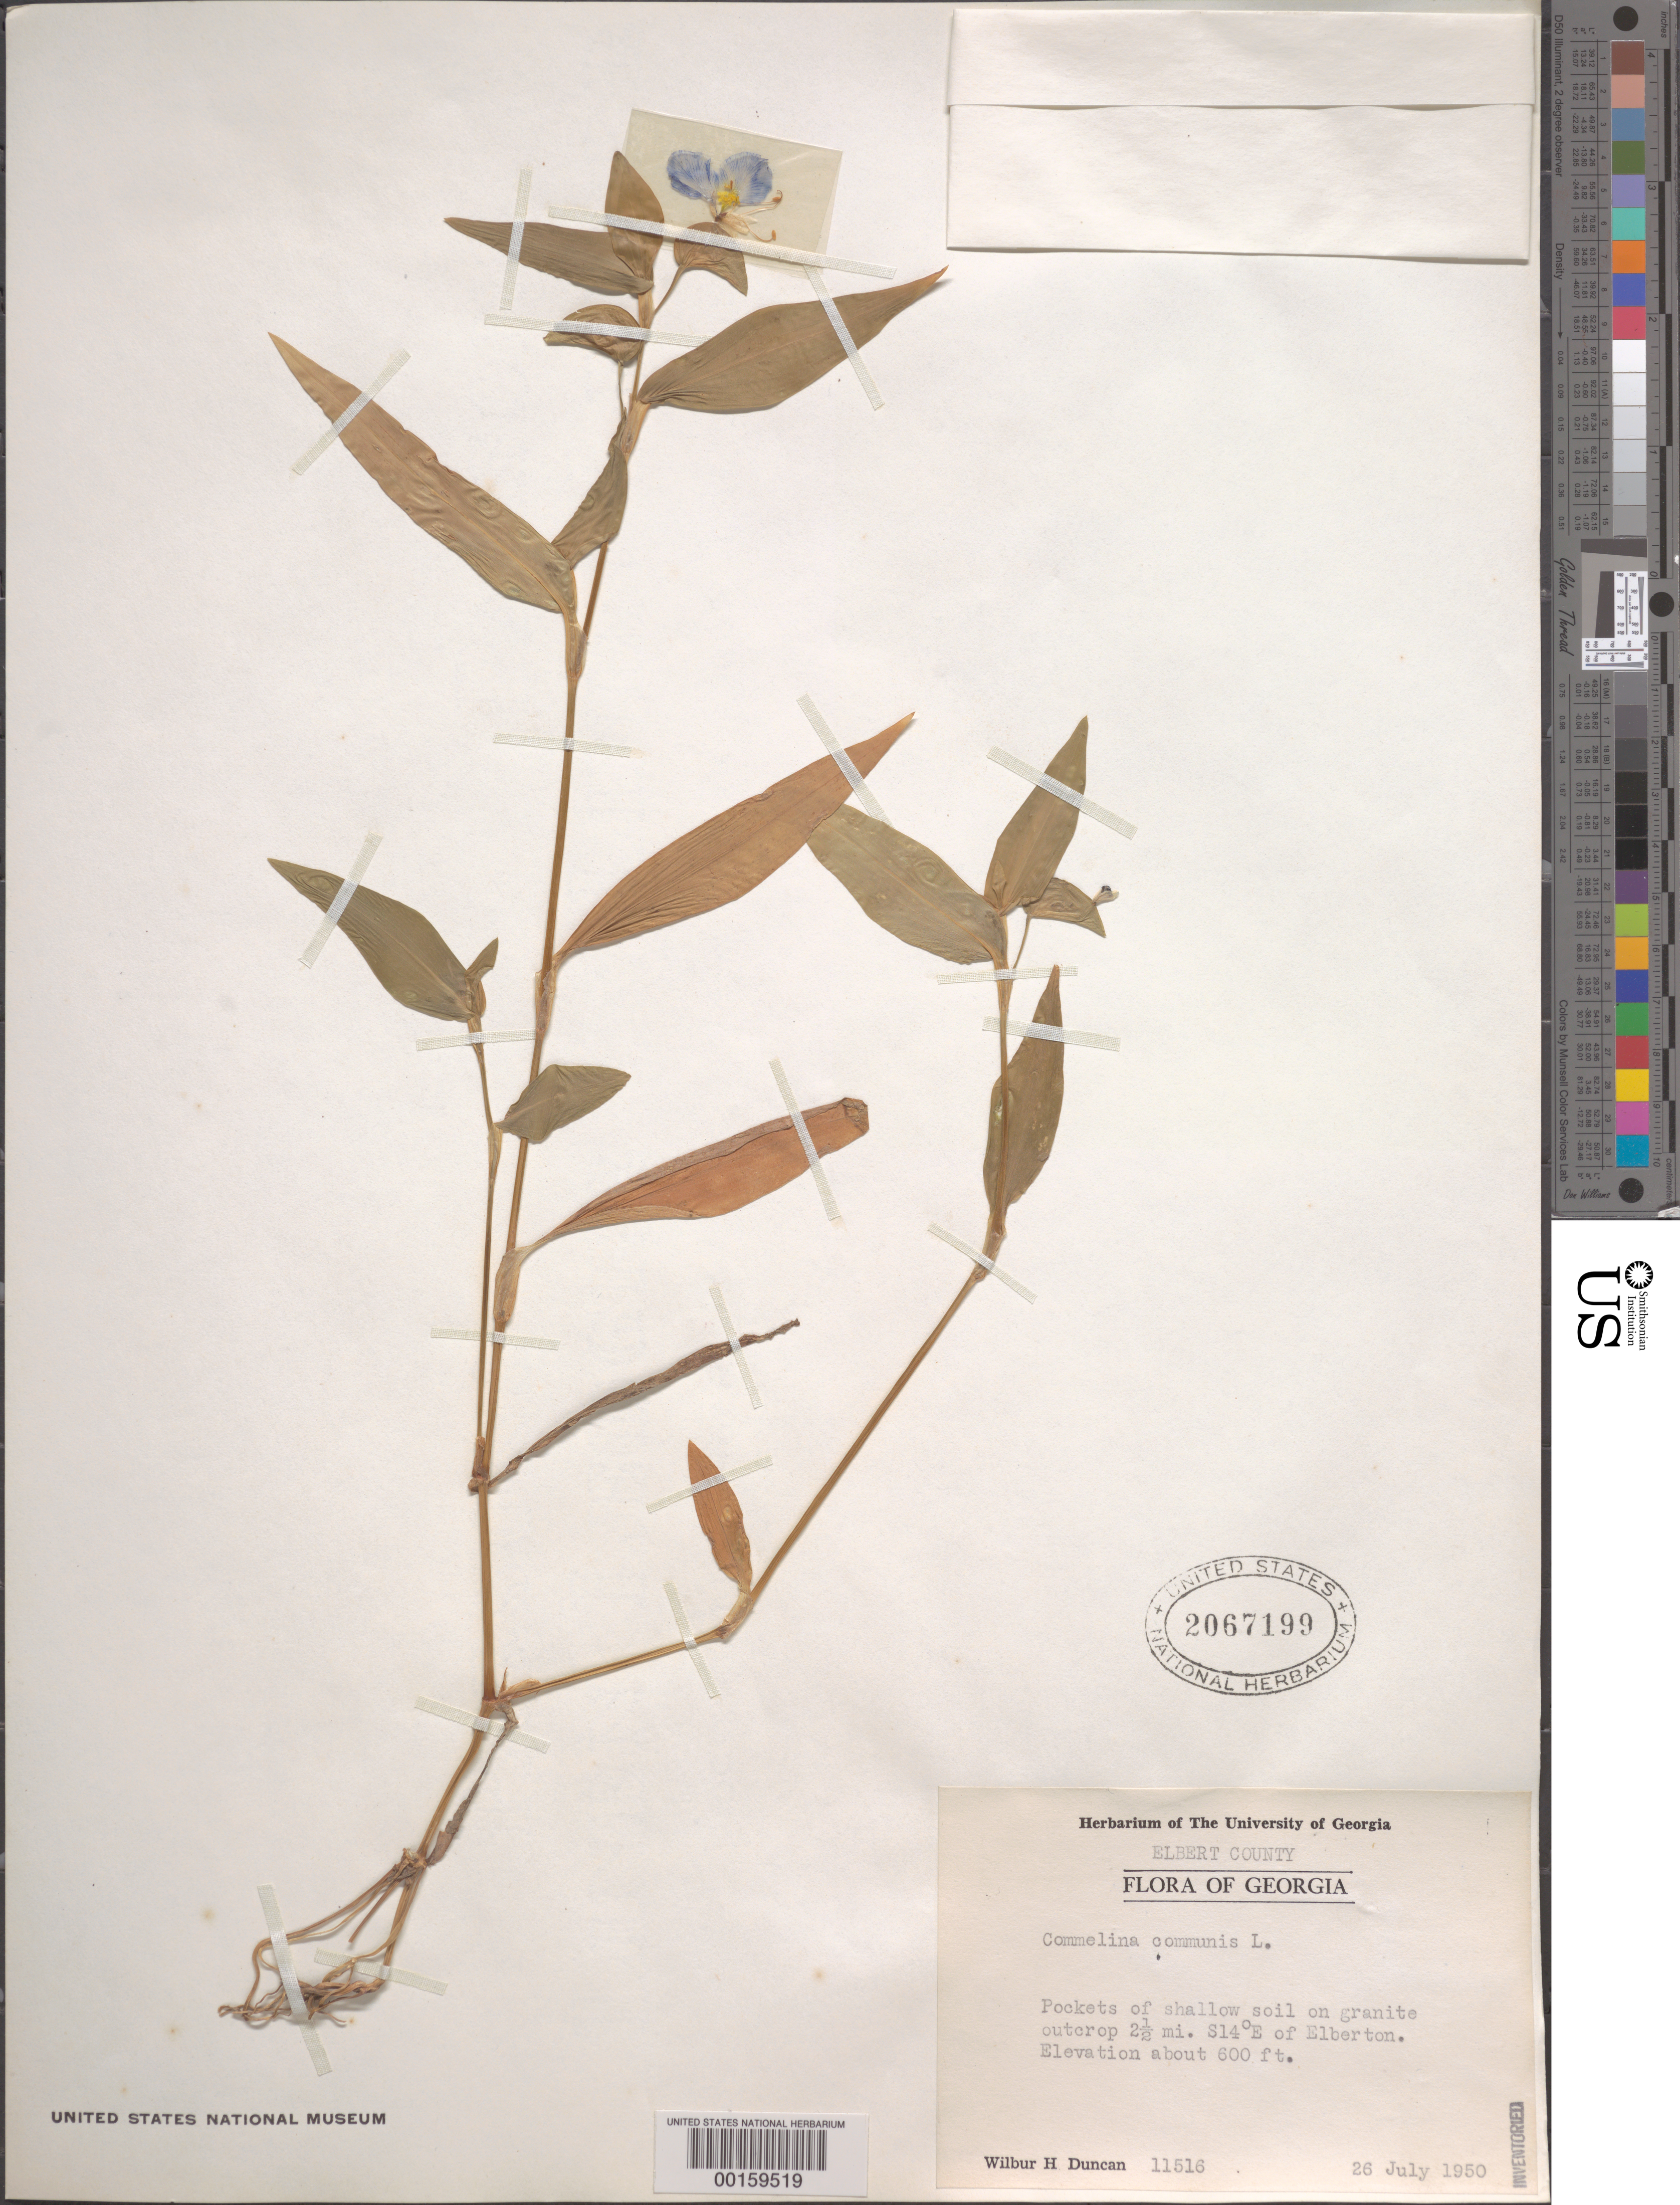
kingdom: Plantae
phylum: Tracheophyta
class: Liliopsida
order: Commelinales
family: Commelinaceae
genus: Commelina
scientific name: Commelina communis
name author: L.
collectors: W. H. Duncan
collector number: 11516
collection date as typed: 26 Jul 1950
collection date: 1950-07-26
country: United States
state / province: Georgia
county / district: Elbert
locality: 2.5 mi s, 14e of elberton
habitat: Pockets of shallow soil on granite outcrop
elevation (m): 183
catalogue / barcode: US 2067199